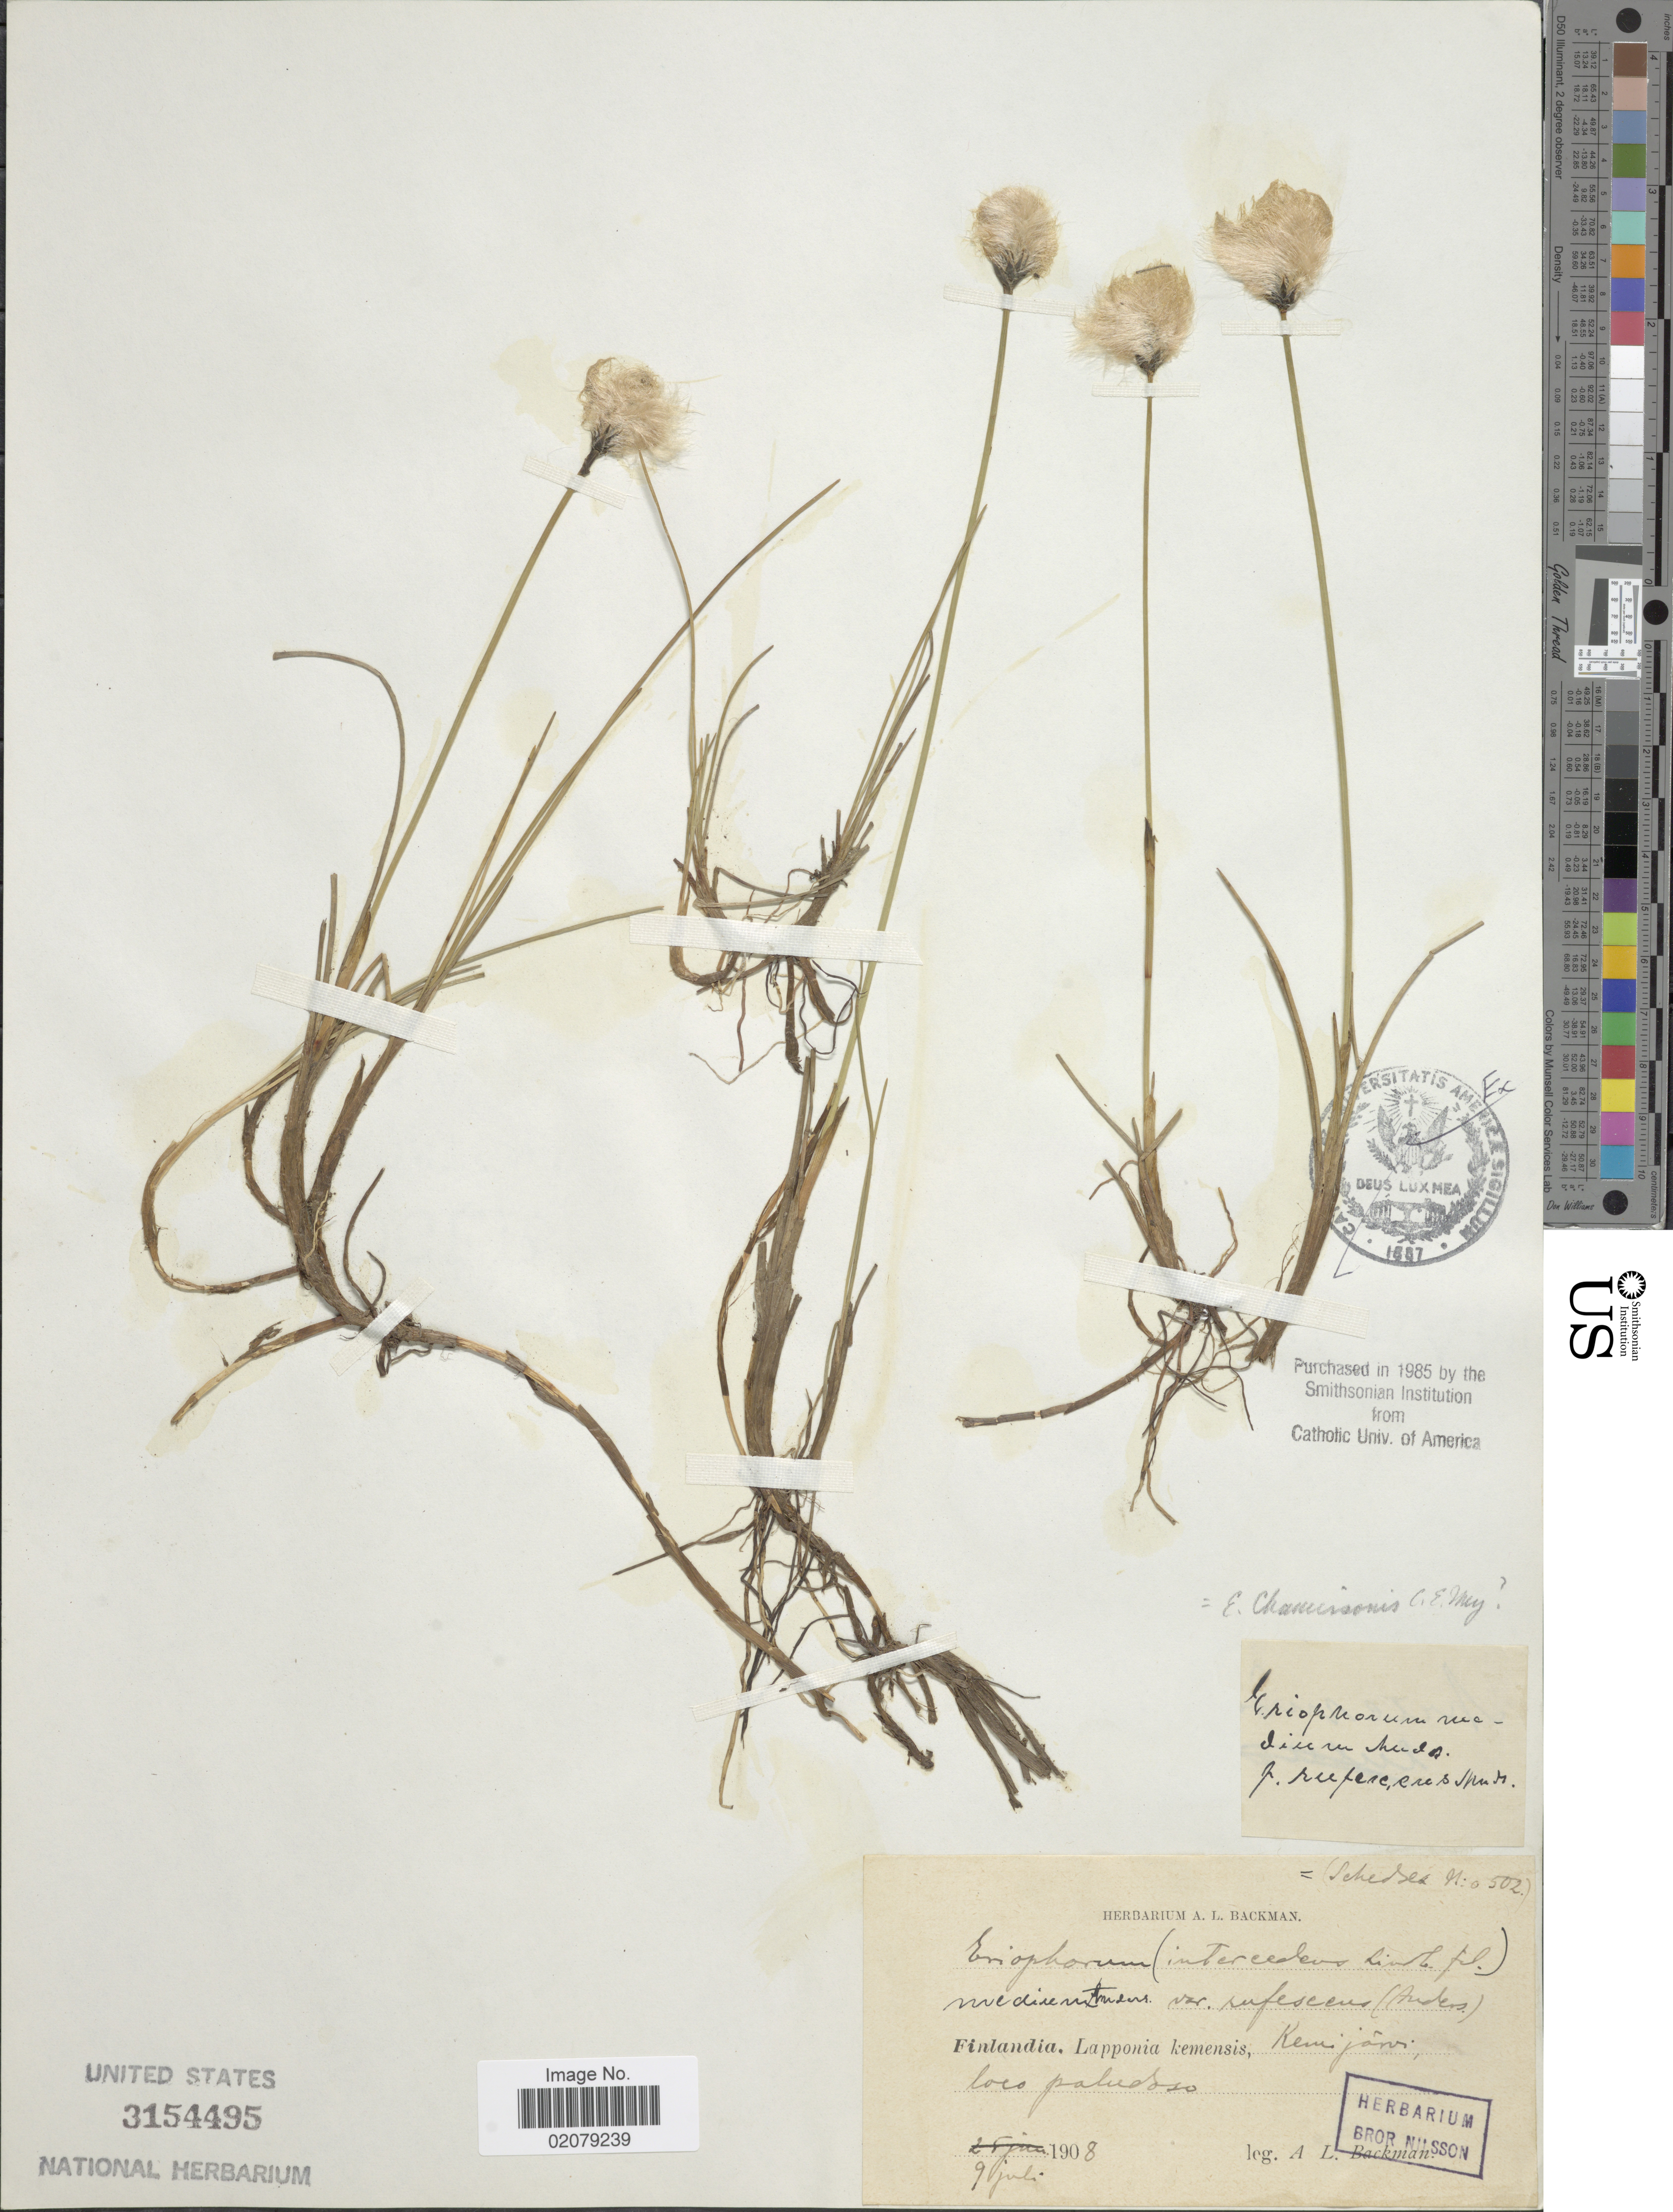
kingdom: Plantae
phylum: Tracheophyta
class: Liliopsida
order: Poales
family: Cyperaceae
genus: Eriophorum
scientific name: Eriophorum chamissonis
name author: C.A. Mey.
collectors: A. Backman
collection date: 1908-07-09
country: Finland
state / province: Lappi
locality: Kemijärvi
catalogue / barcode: US 3154495